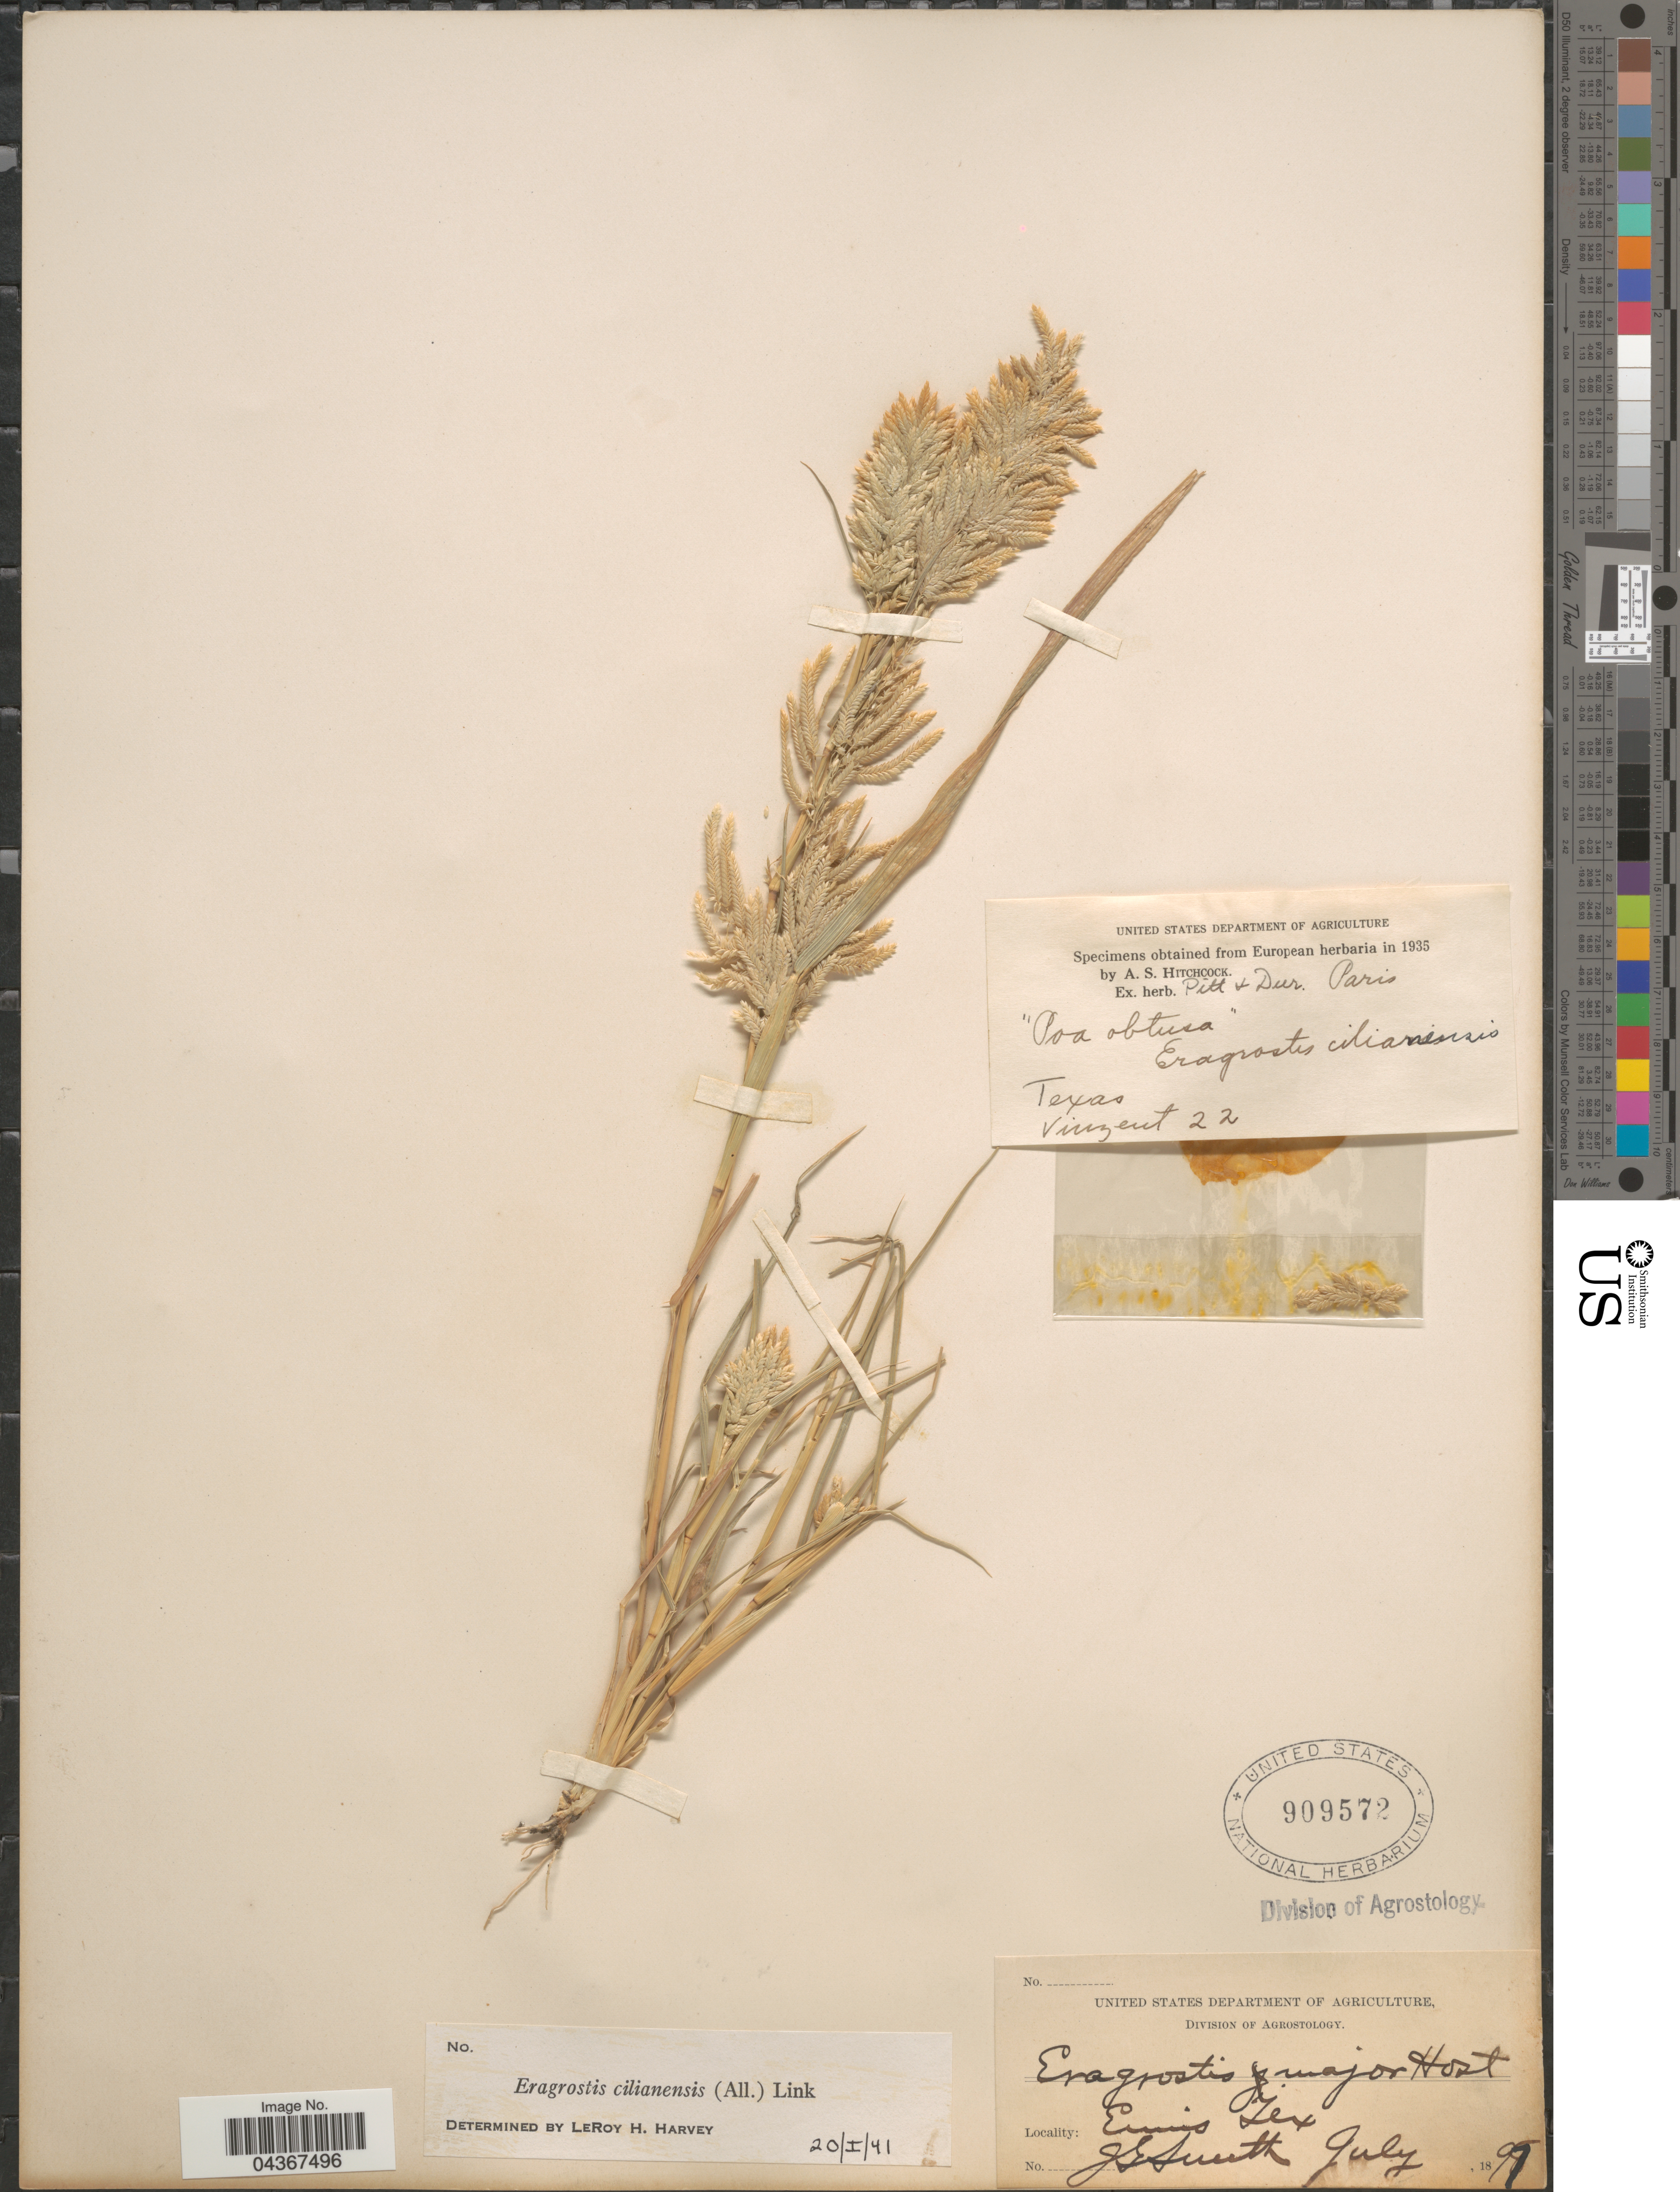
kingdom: Plantae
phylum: Tracheophyta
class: Liliopsida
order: Poales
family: Poaceae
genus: Eragrostis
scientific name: Eragrostis cilianensis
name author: (Bellardi) Vignolo ex Janch.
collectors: -. Vinzent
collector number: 22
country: United States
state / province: Texas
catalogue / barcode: US 909572-2